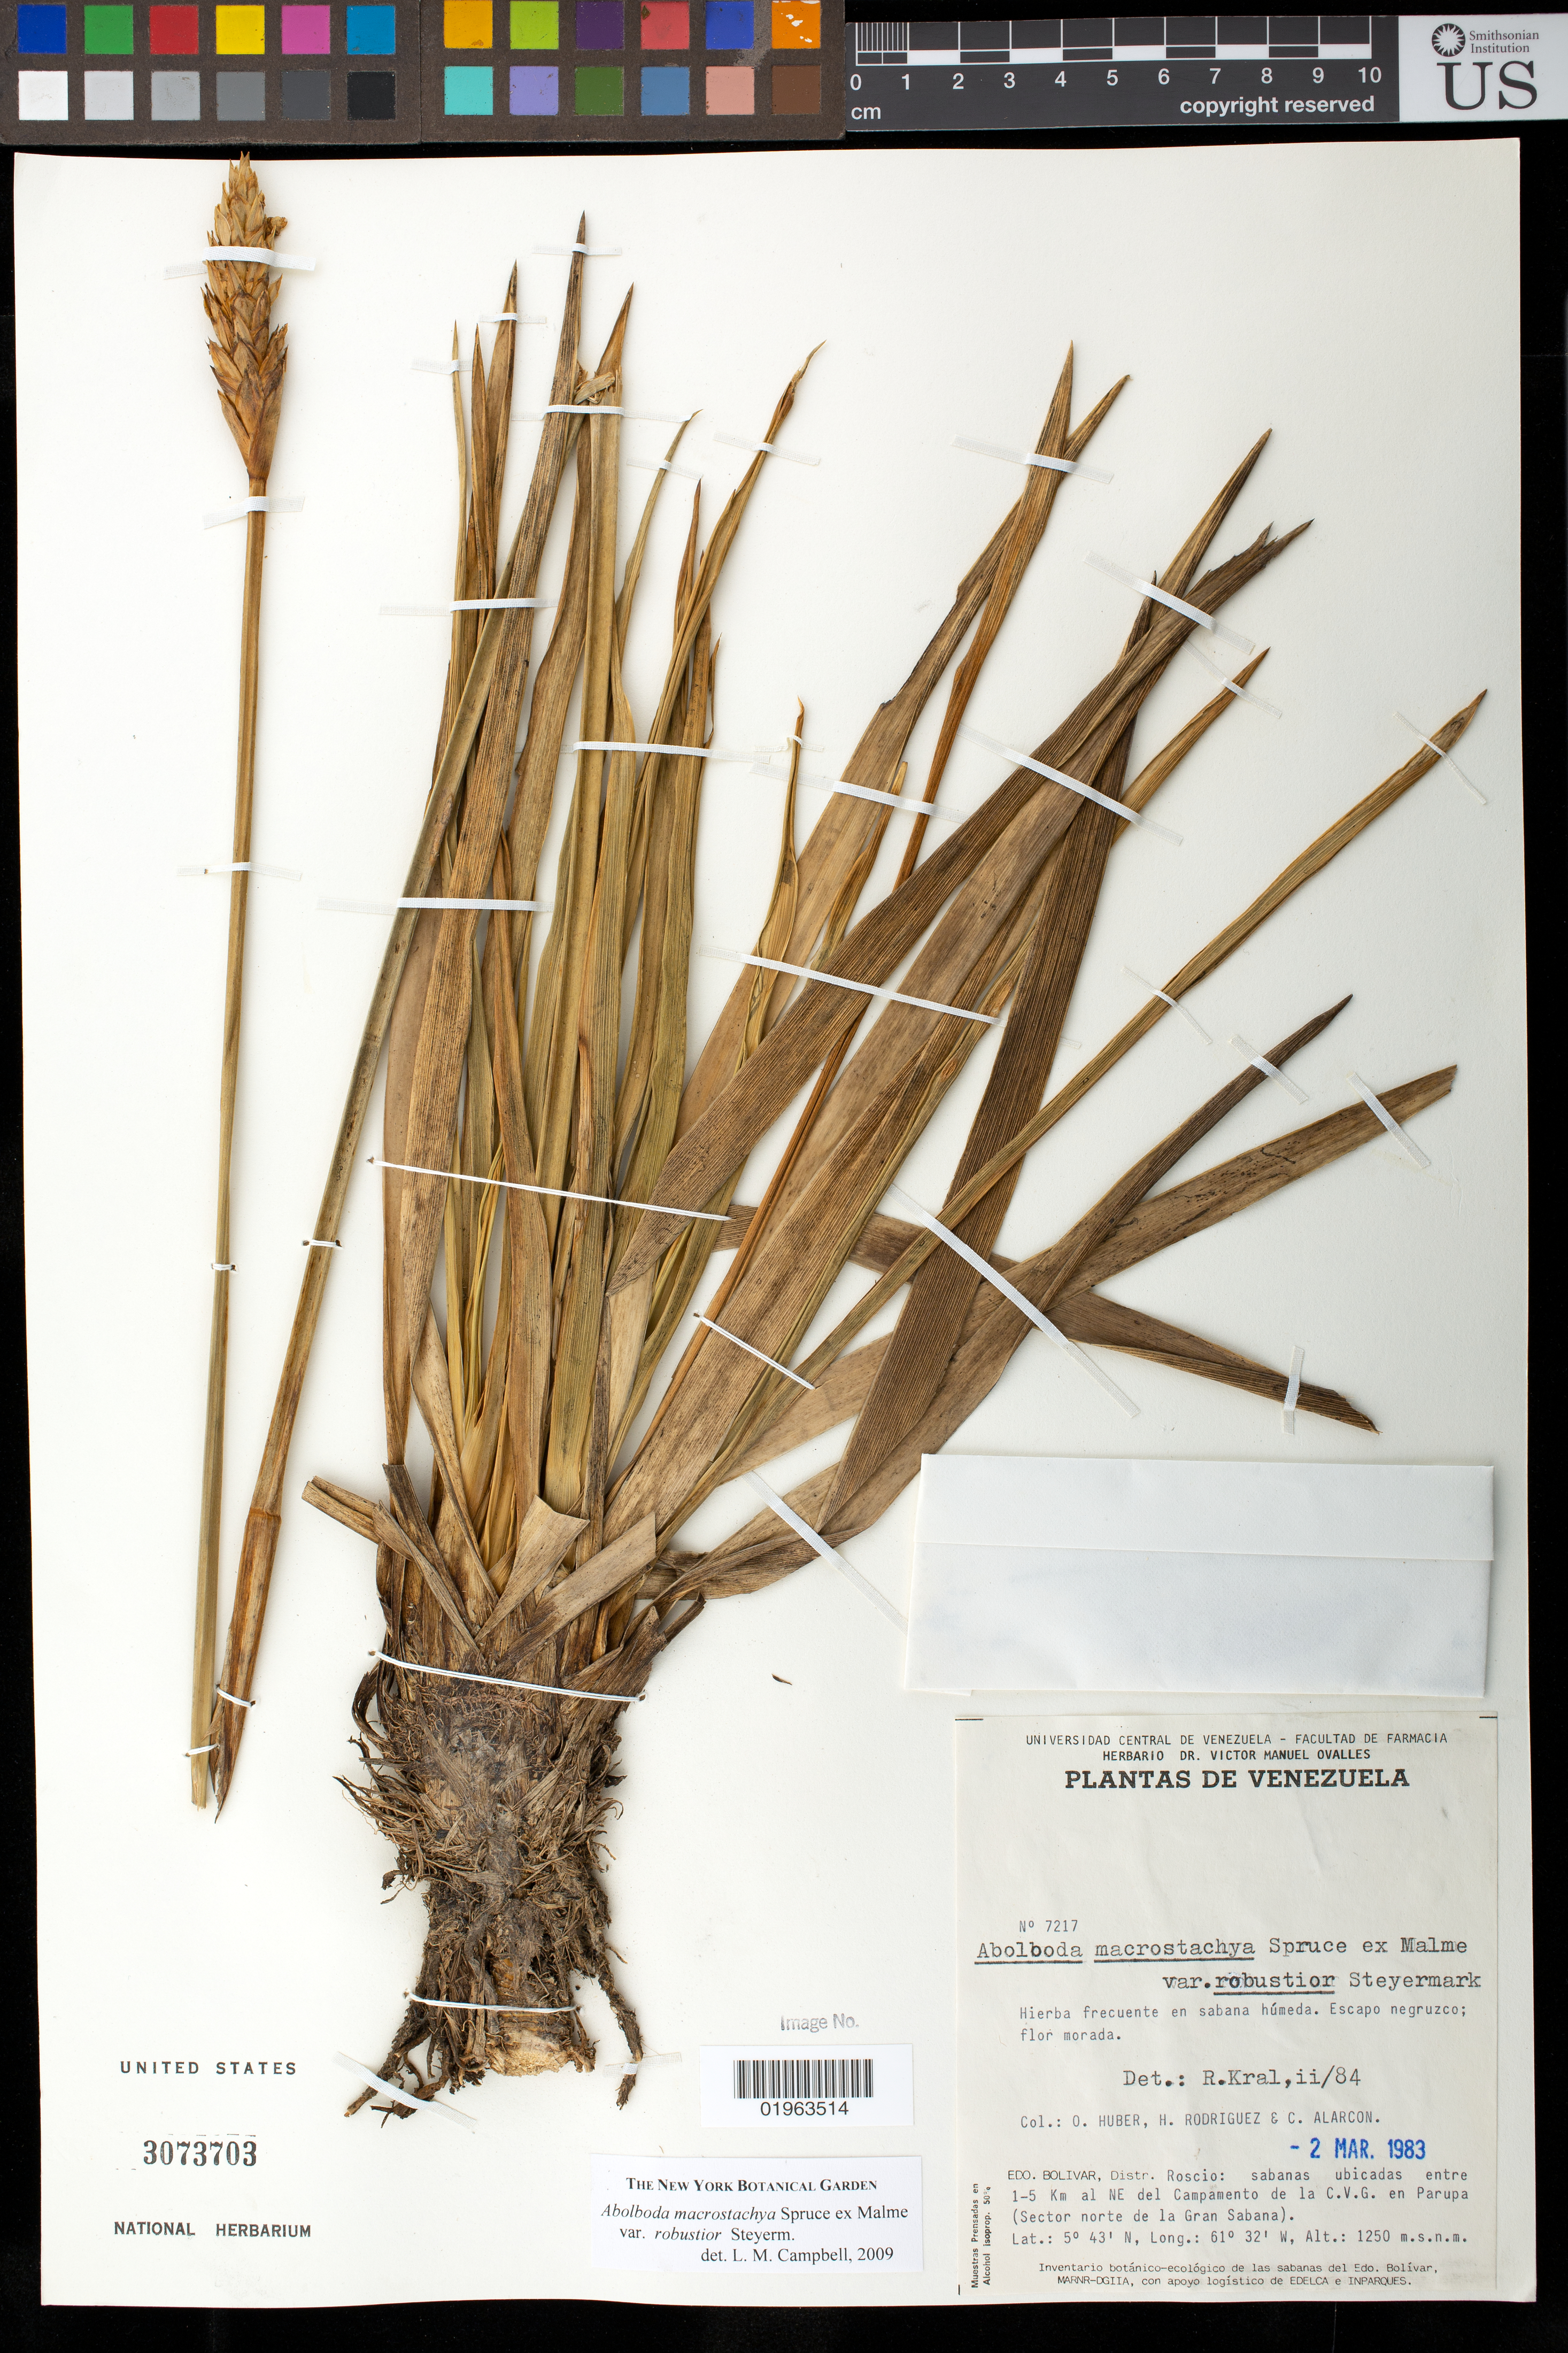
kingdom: Plantae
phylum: Tracheophyta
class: Liliopsida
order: Poales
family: Xyridaceae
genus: Abolboda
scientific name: Abolboda macrostachya var. robustior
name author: Steyerm.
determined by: Campbell, L. M.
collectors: O. Huber, H. Rodriguez & C. Alarcon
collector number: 7217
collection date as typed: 2-Mar-83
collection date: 1983-03-02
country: Venezuela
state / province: Bolívar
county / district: Roscio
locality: Campamento de la C.V.G. en Parupa, 1-5 km NE (sector norte de la Gran Sabana)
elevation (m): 1250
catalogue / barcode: US 3073703